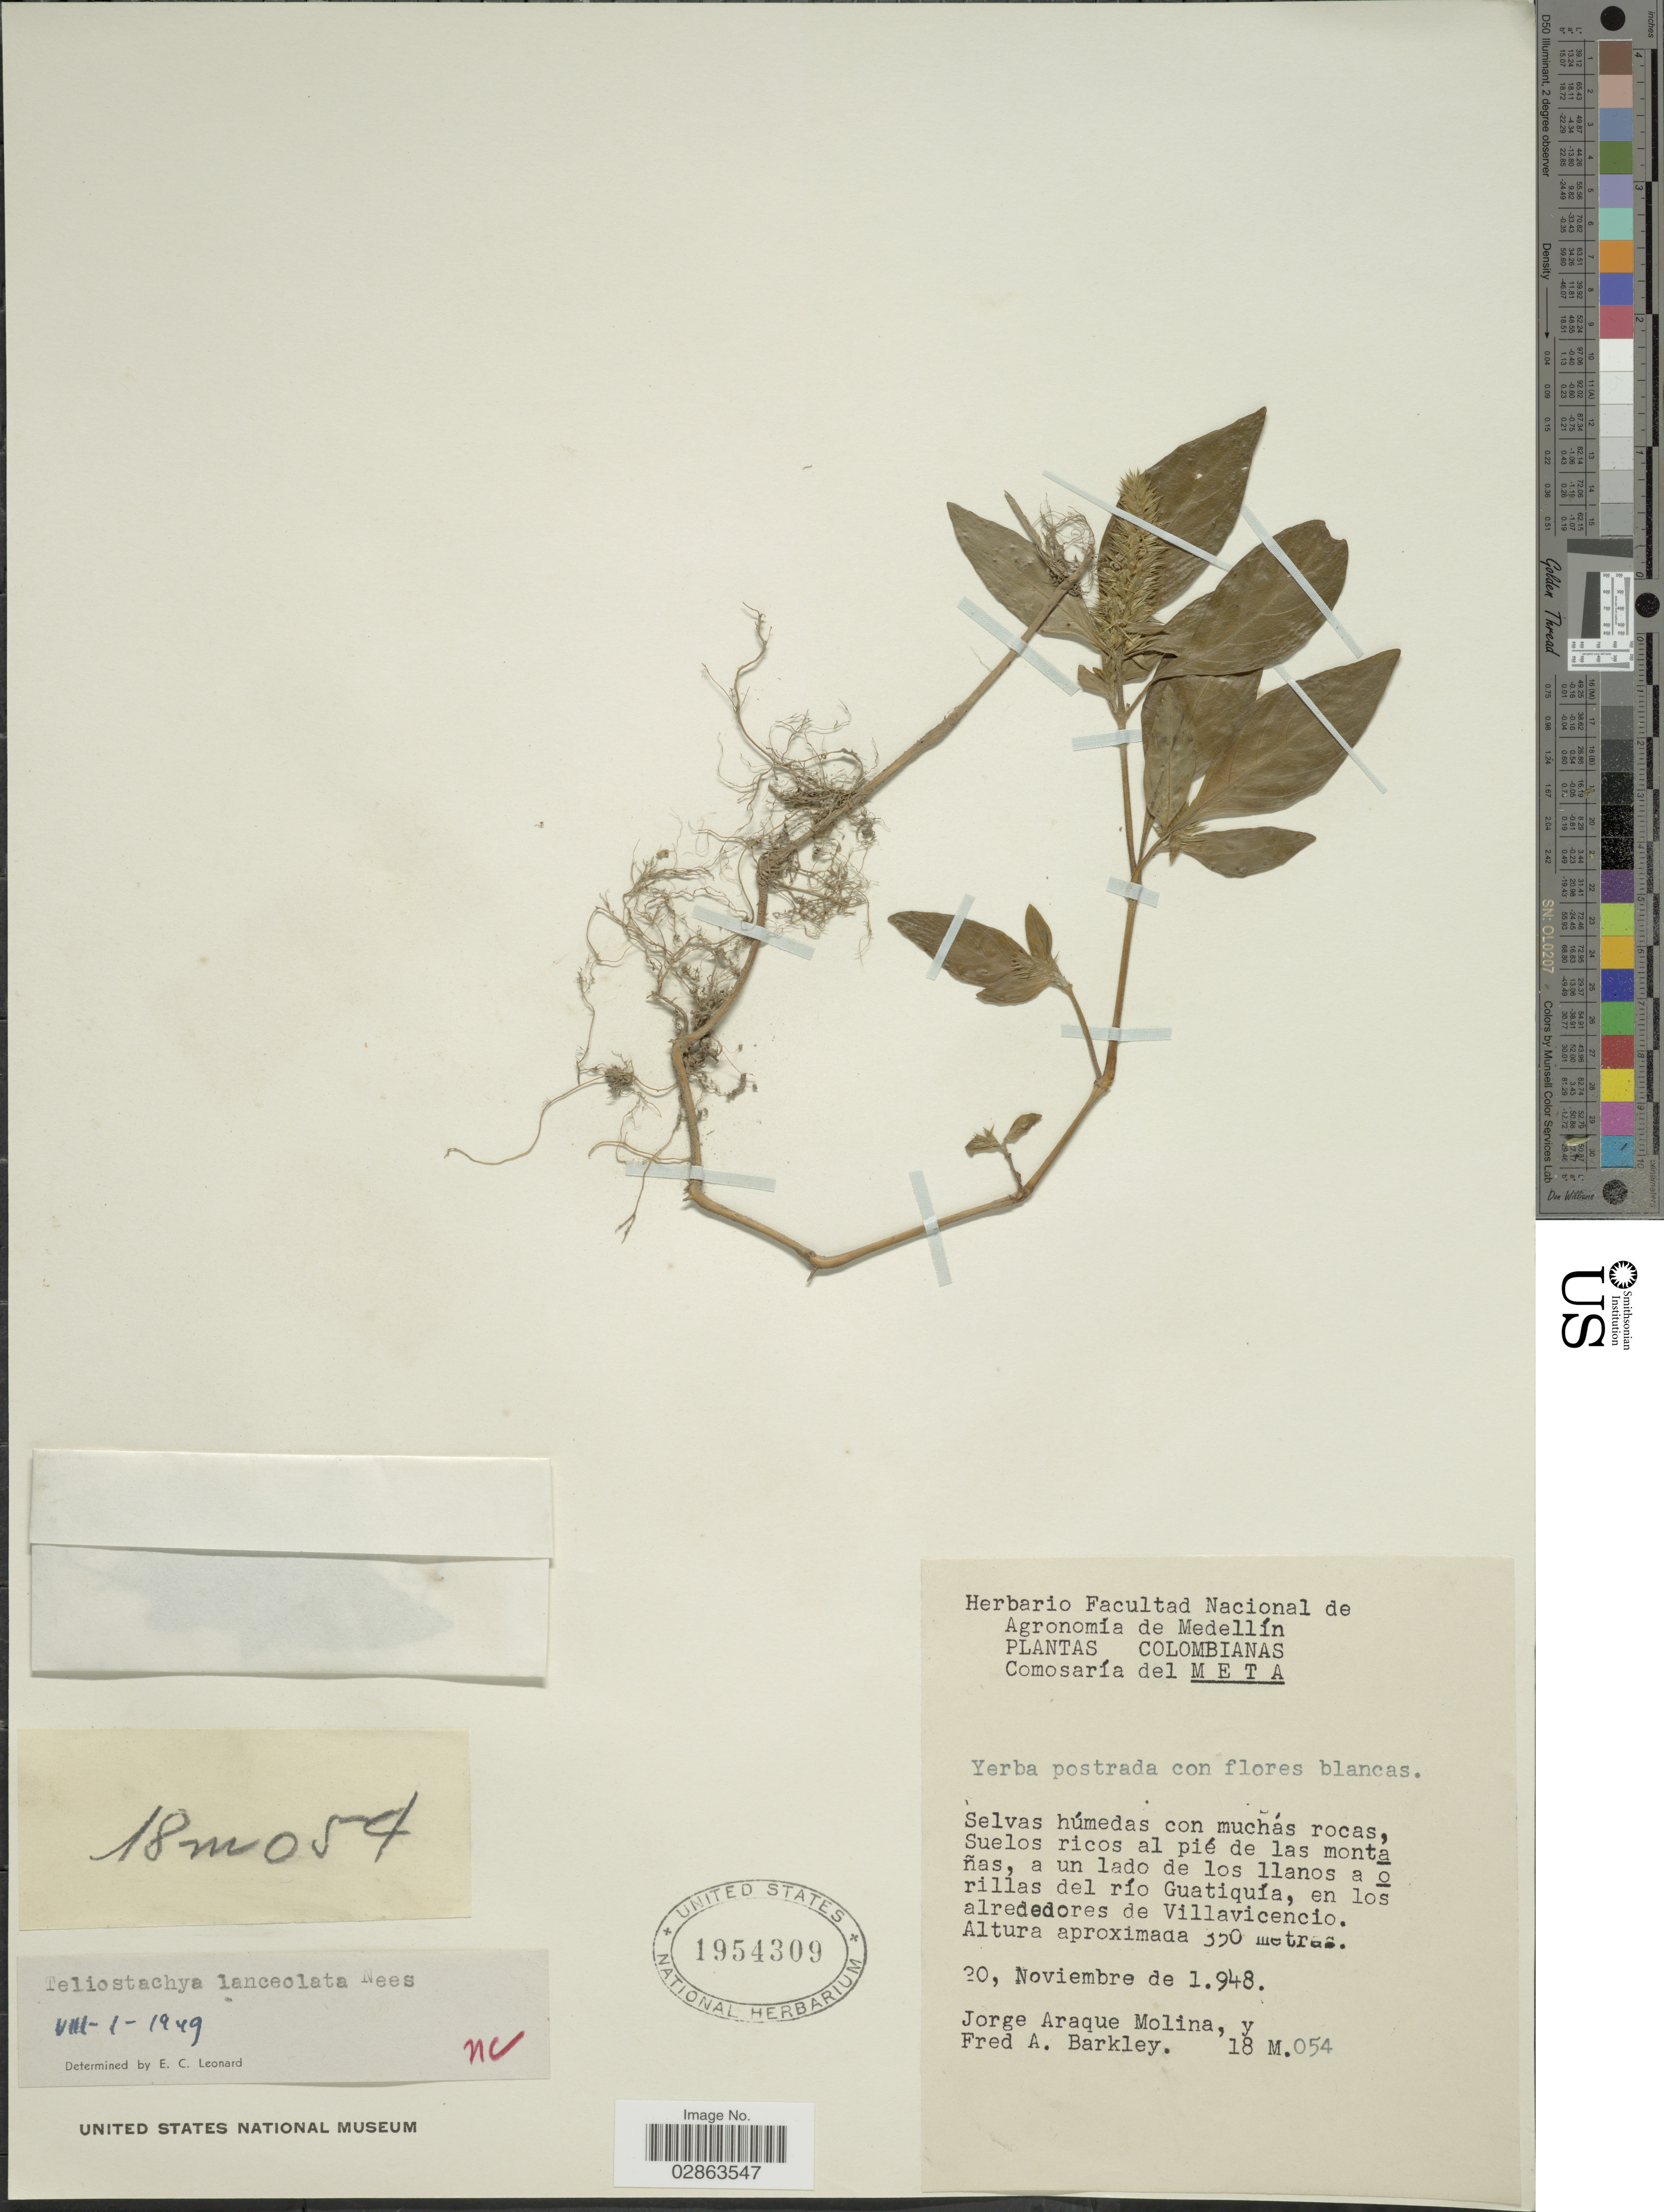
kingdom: Plantae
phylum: Tracheophyta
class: Magnoliopsida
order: Lamiales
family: Acanthaceae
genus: Teliostachya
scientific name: Teliostachya lanceolata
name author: Nees in Mart.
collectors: J. A. Molina & F. A. Barkley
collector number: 18M.054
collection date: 1948-11-20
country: Colombia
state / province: Meta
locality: Comosaría del Meta. A un lado de los llanos a orillad del río Guatiquía, en los alrededores de Villavicencio.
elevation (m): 350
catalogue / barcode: US 1954309